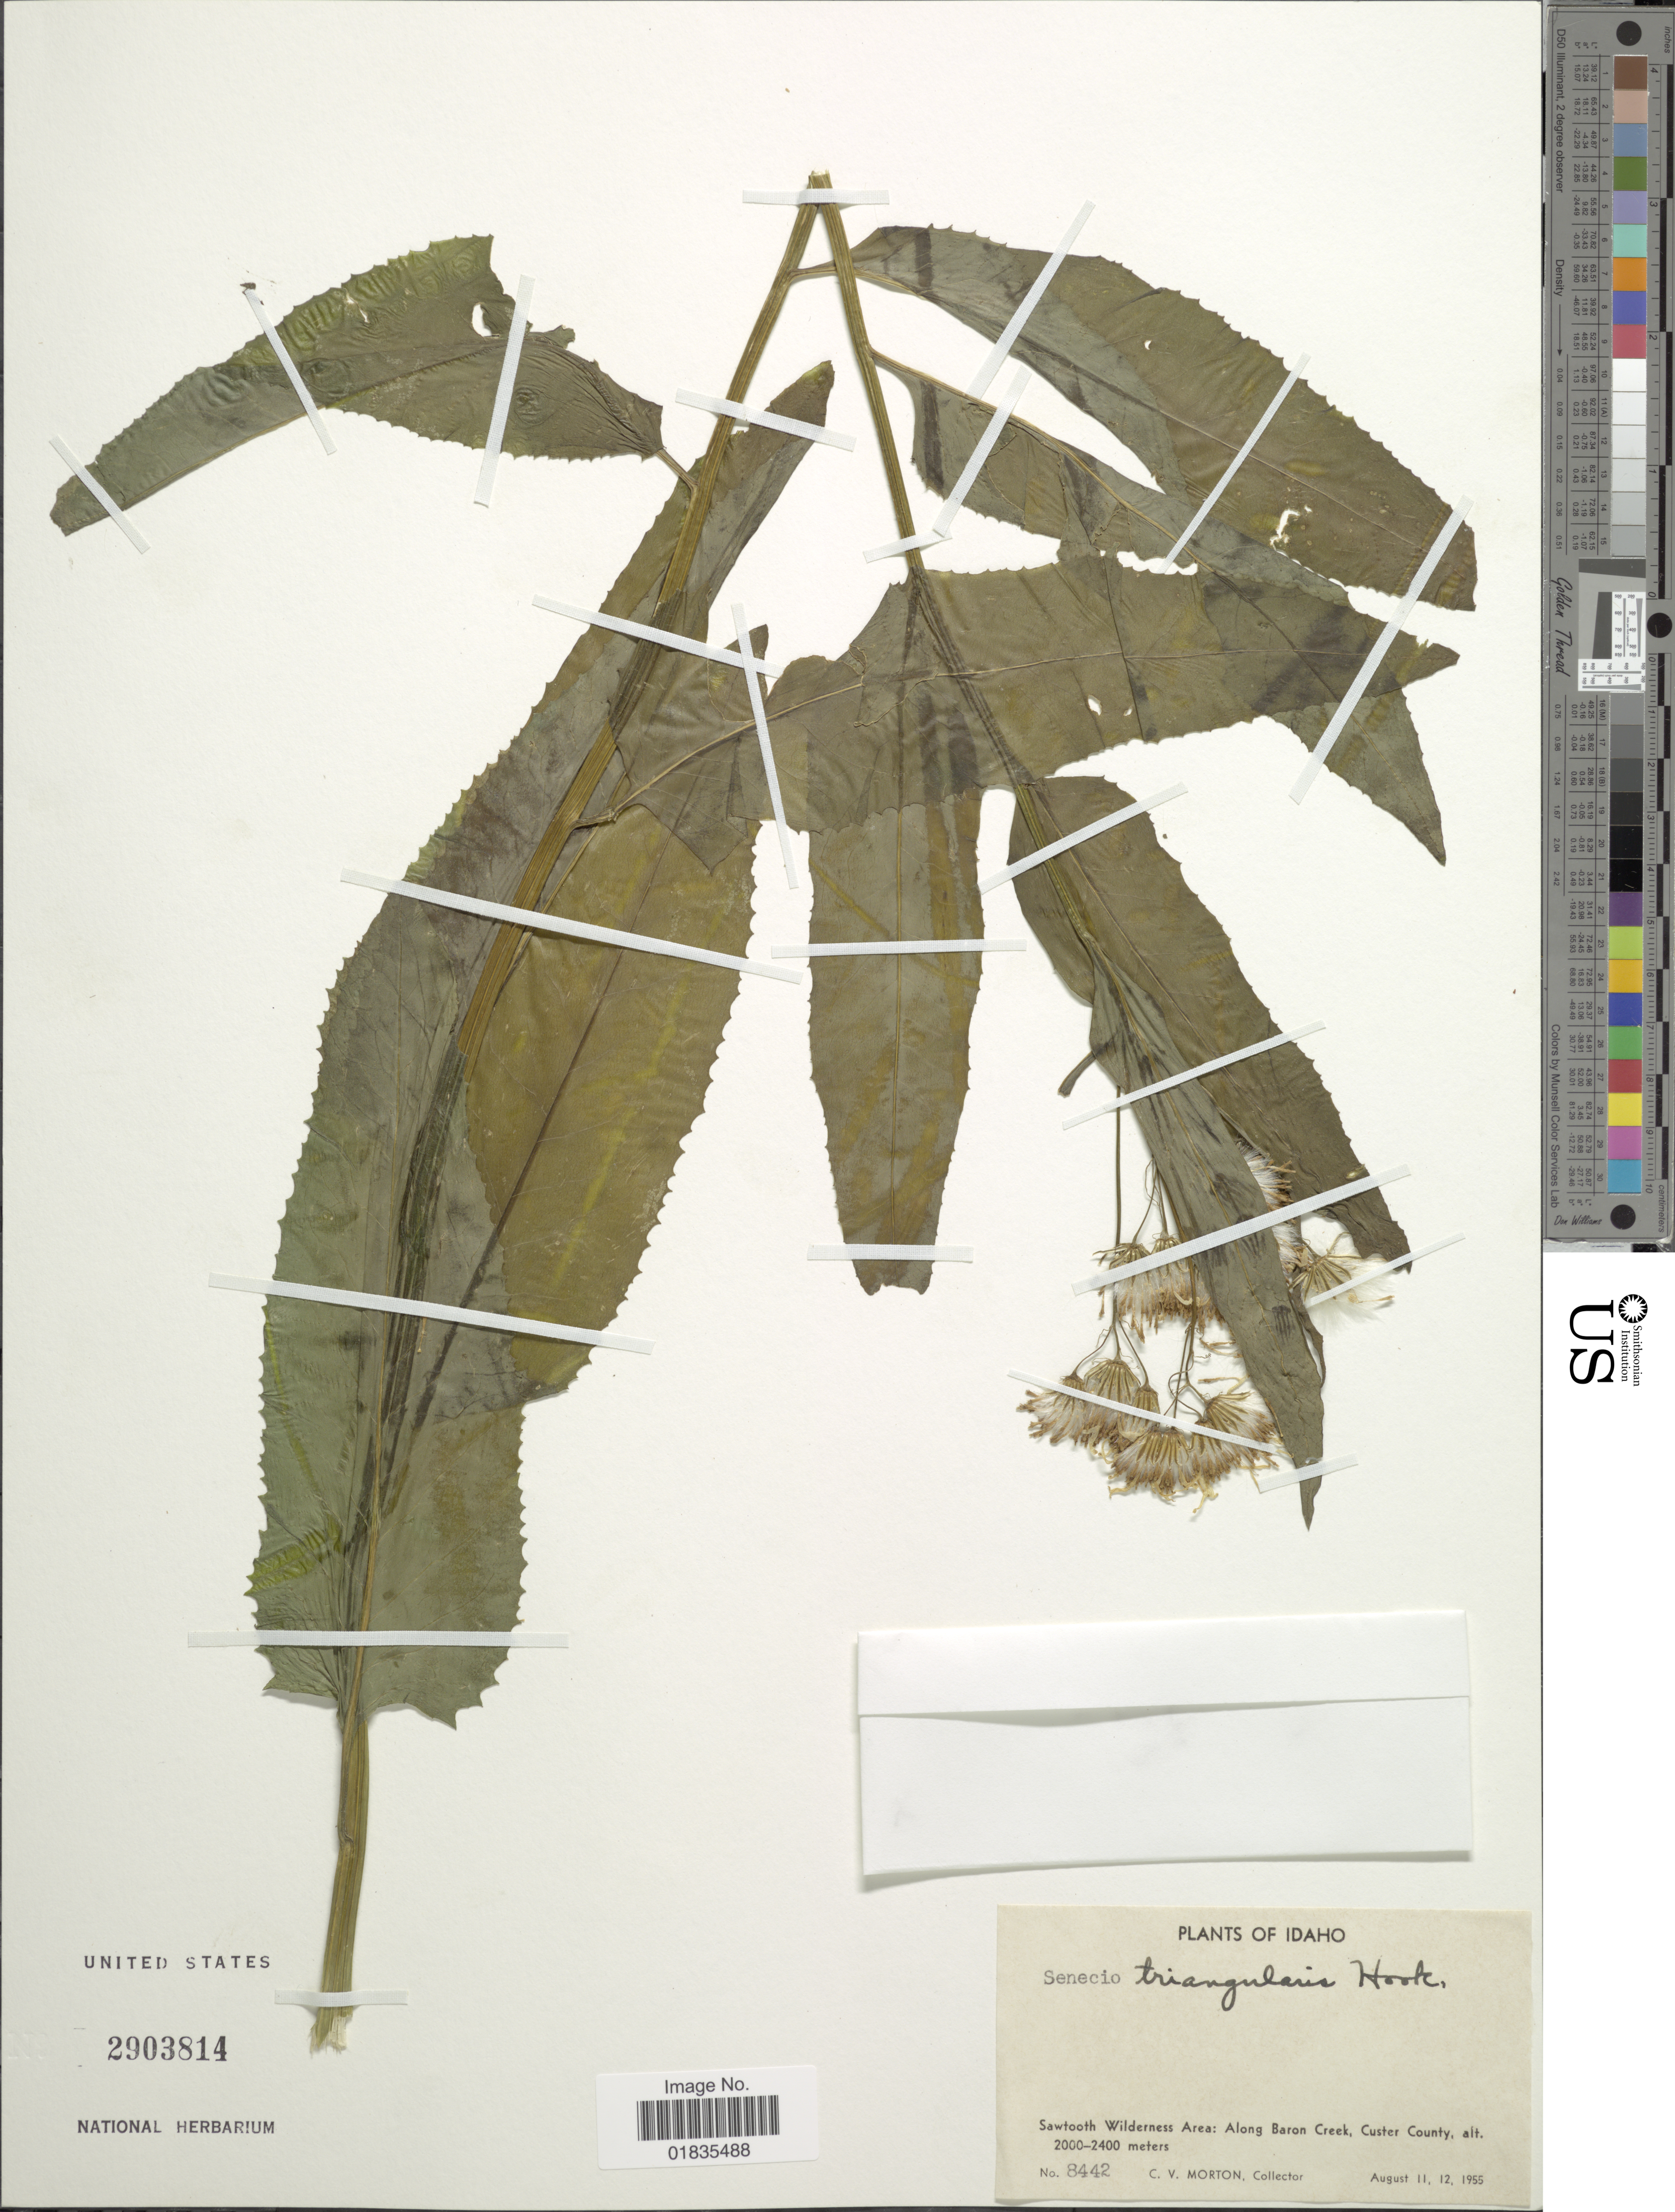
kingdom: Plantae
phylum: Tracheophyta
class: Magnoliopsida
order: Asterales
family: Asteraceae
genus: Senecio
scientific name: Senecio triangularis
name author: Hook.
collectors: C. V. Morton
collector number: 8442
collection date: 1955-08-11/1955-08-12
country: United States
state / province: Idaho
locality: Sawtooth Wilderness Area: Along Baron Creek, Custer County.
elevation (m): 2000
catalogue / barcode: US 2903814